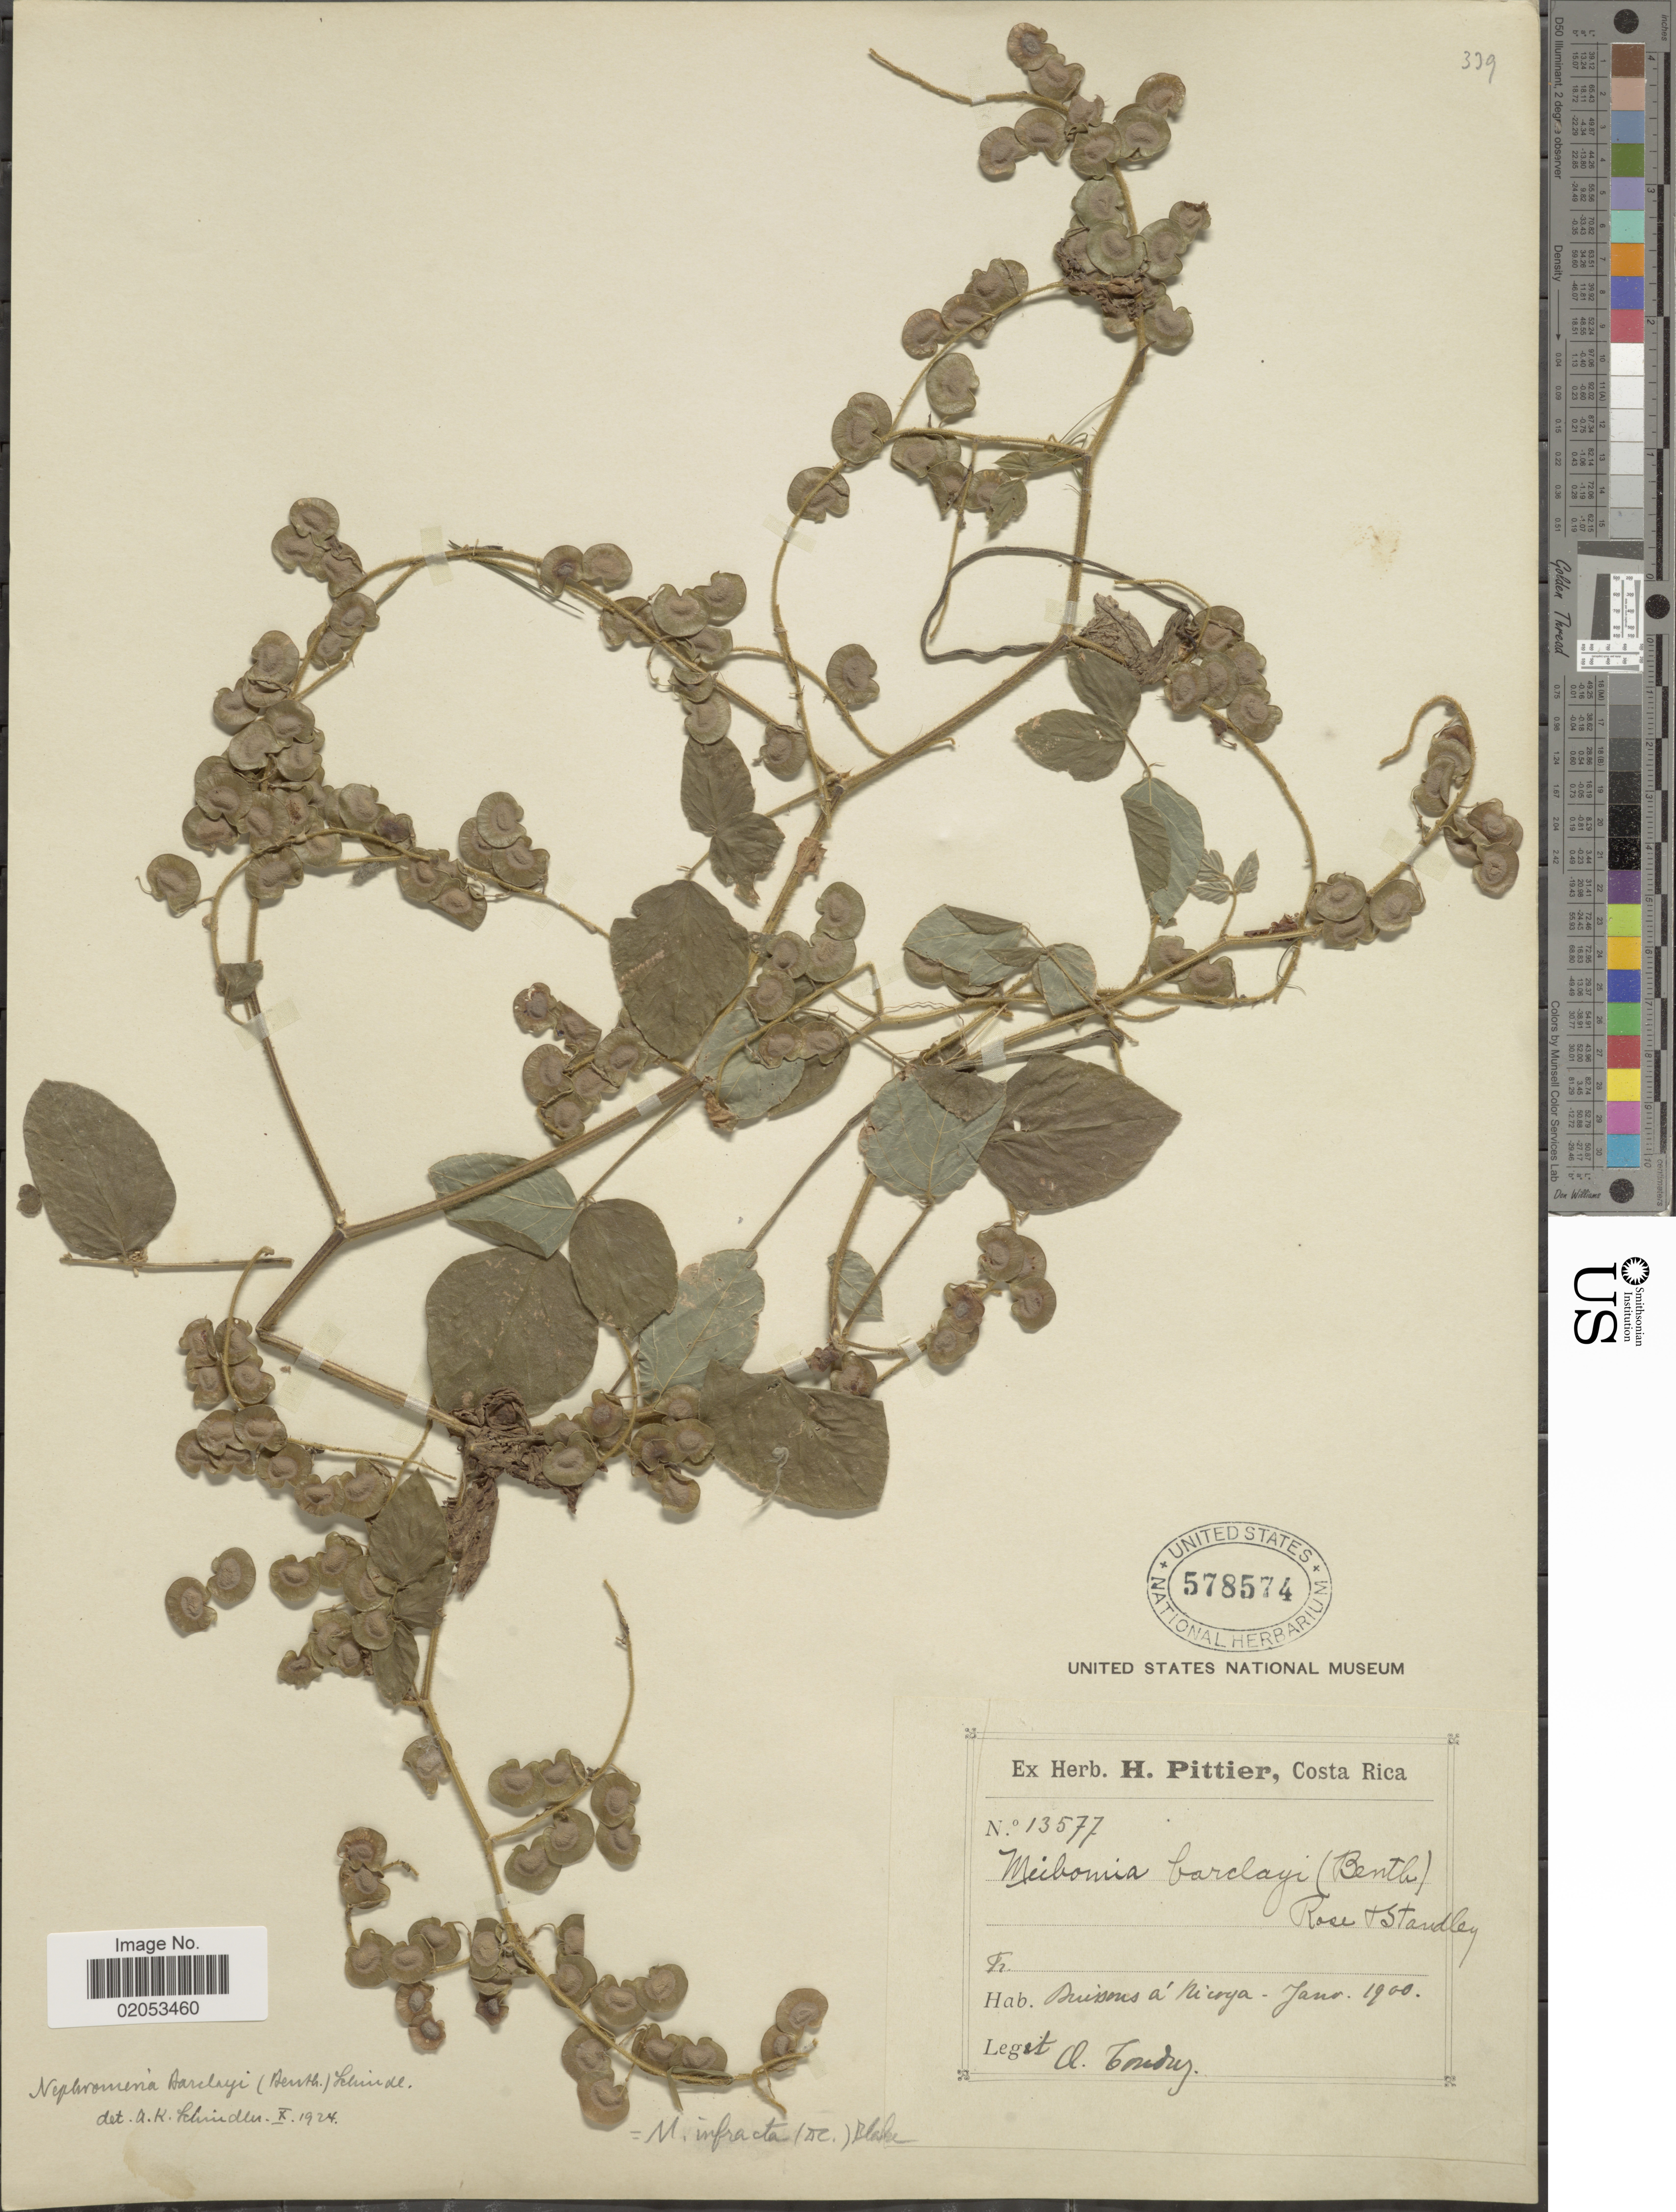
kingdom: Plantae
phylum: Tracheophyta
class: Magnoliopsida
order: Fabales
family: Fabaceae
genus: Desmodium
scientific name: Desmodium infractum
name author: DC.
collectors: A. Tonduz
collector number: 13577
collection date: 1900-01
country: Costa Rica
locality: Busissons á Nicoya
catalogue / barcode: US 578574